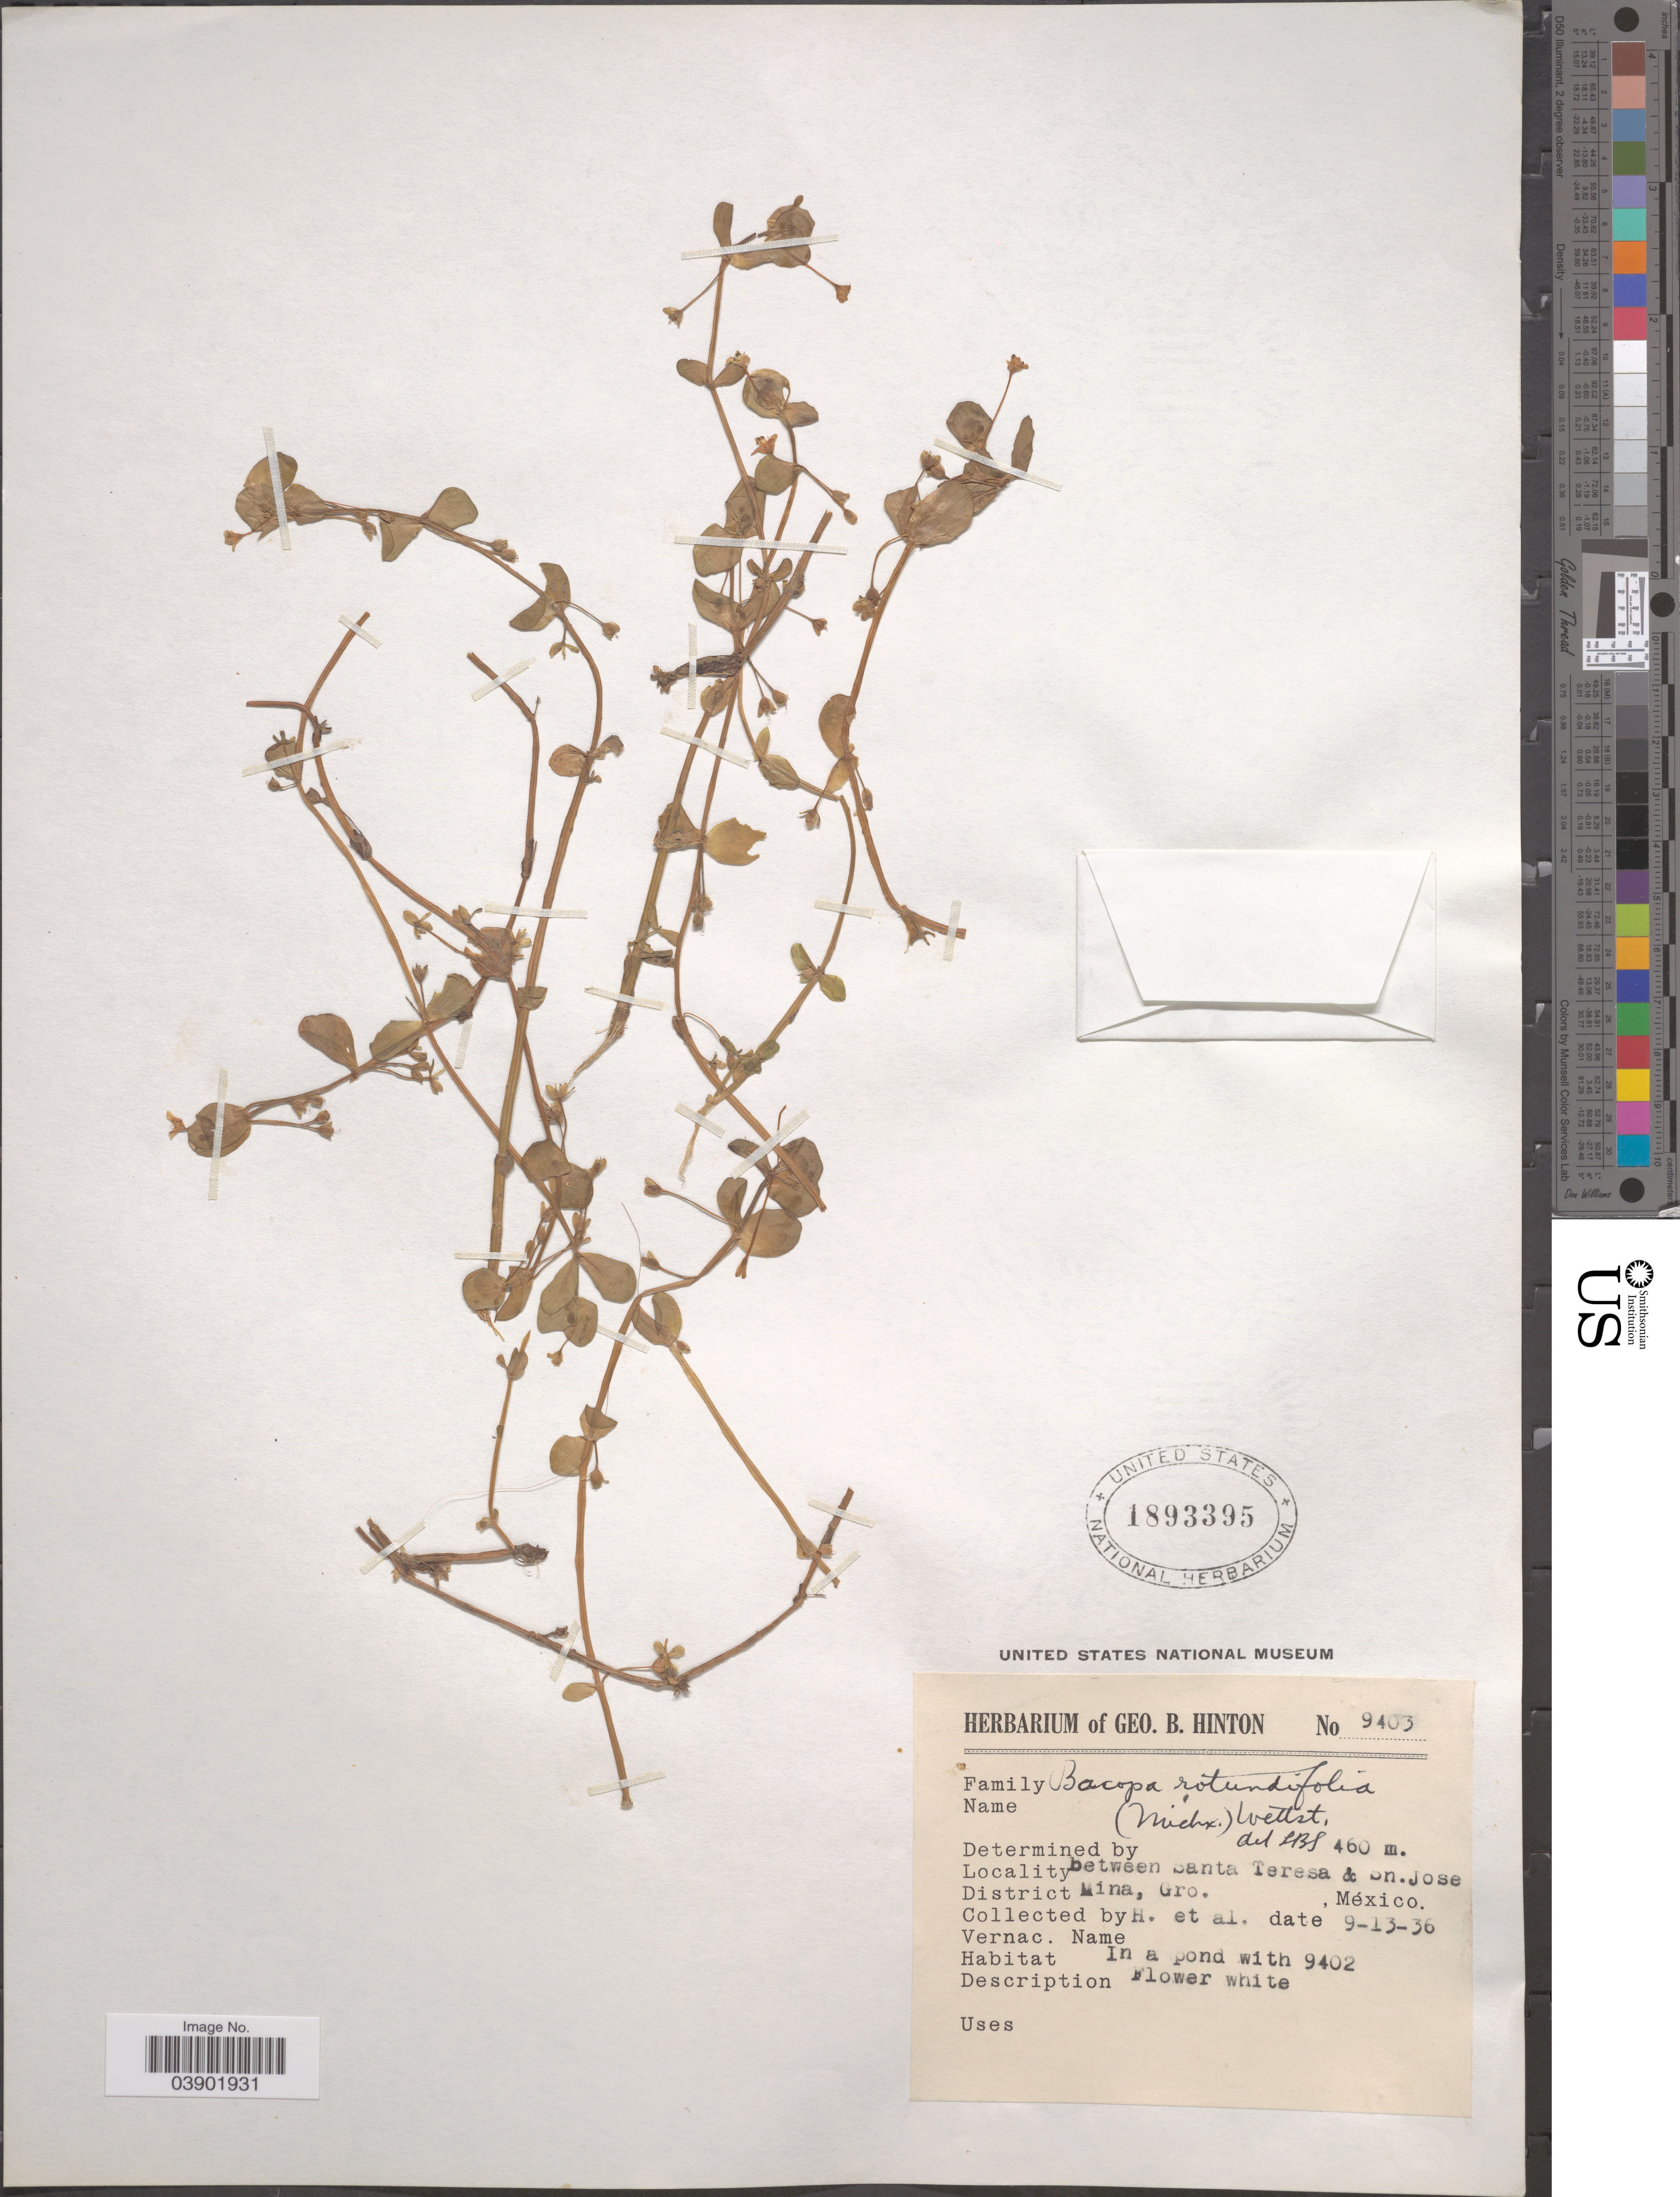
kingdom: Plantae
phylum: Tracheophyta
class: Magnoliopsida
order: Lamiales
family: Plantaginaceae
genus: Bacopa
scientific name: Bacopa rotundifolia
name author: (Michx.) Wettst.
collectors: G. B. Hinton & et al.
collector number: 9403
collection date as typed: Transcribed d/m/y: 13/9/36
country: Mexico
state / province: Guerrero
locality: Between Santa Teresa & Sn. Jose. District Mina.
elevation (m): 460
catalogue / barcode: US 1893395